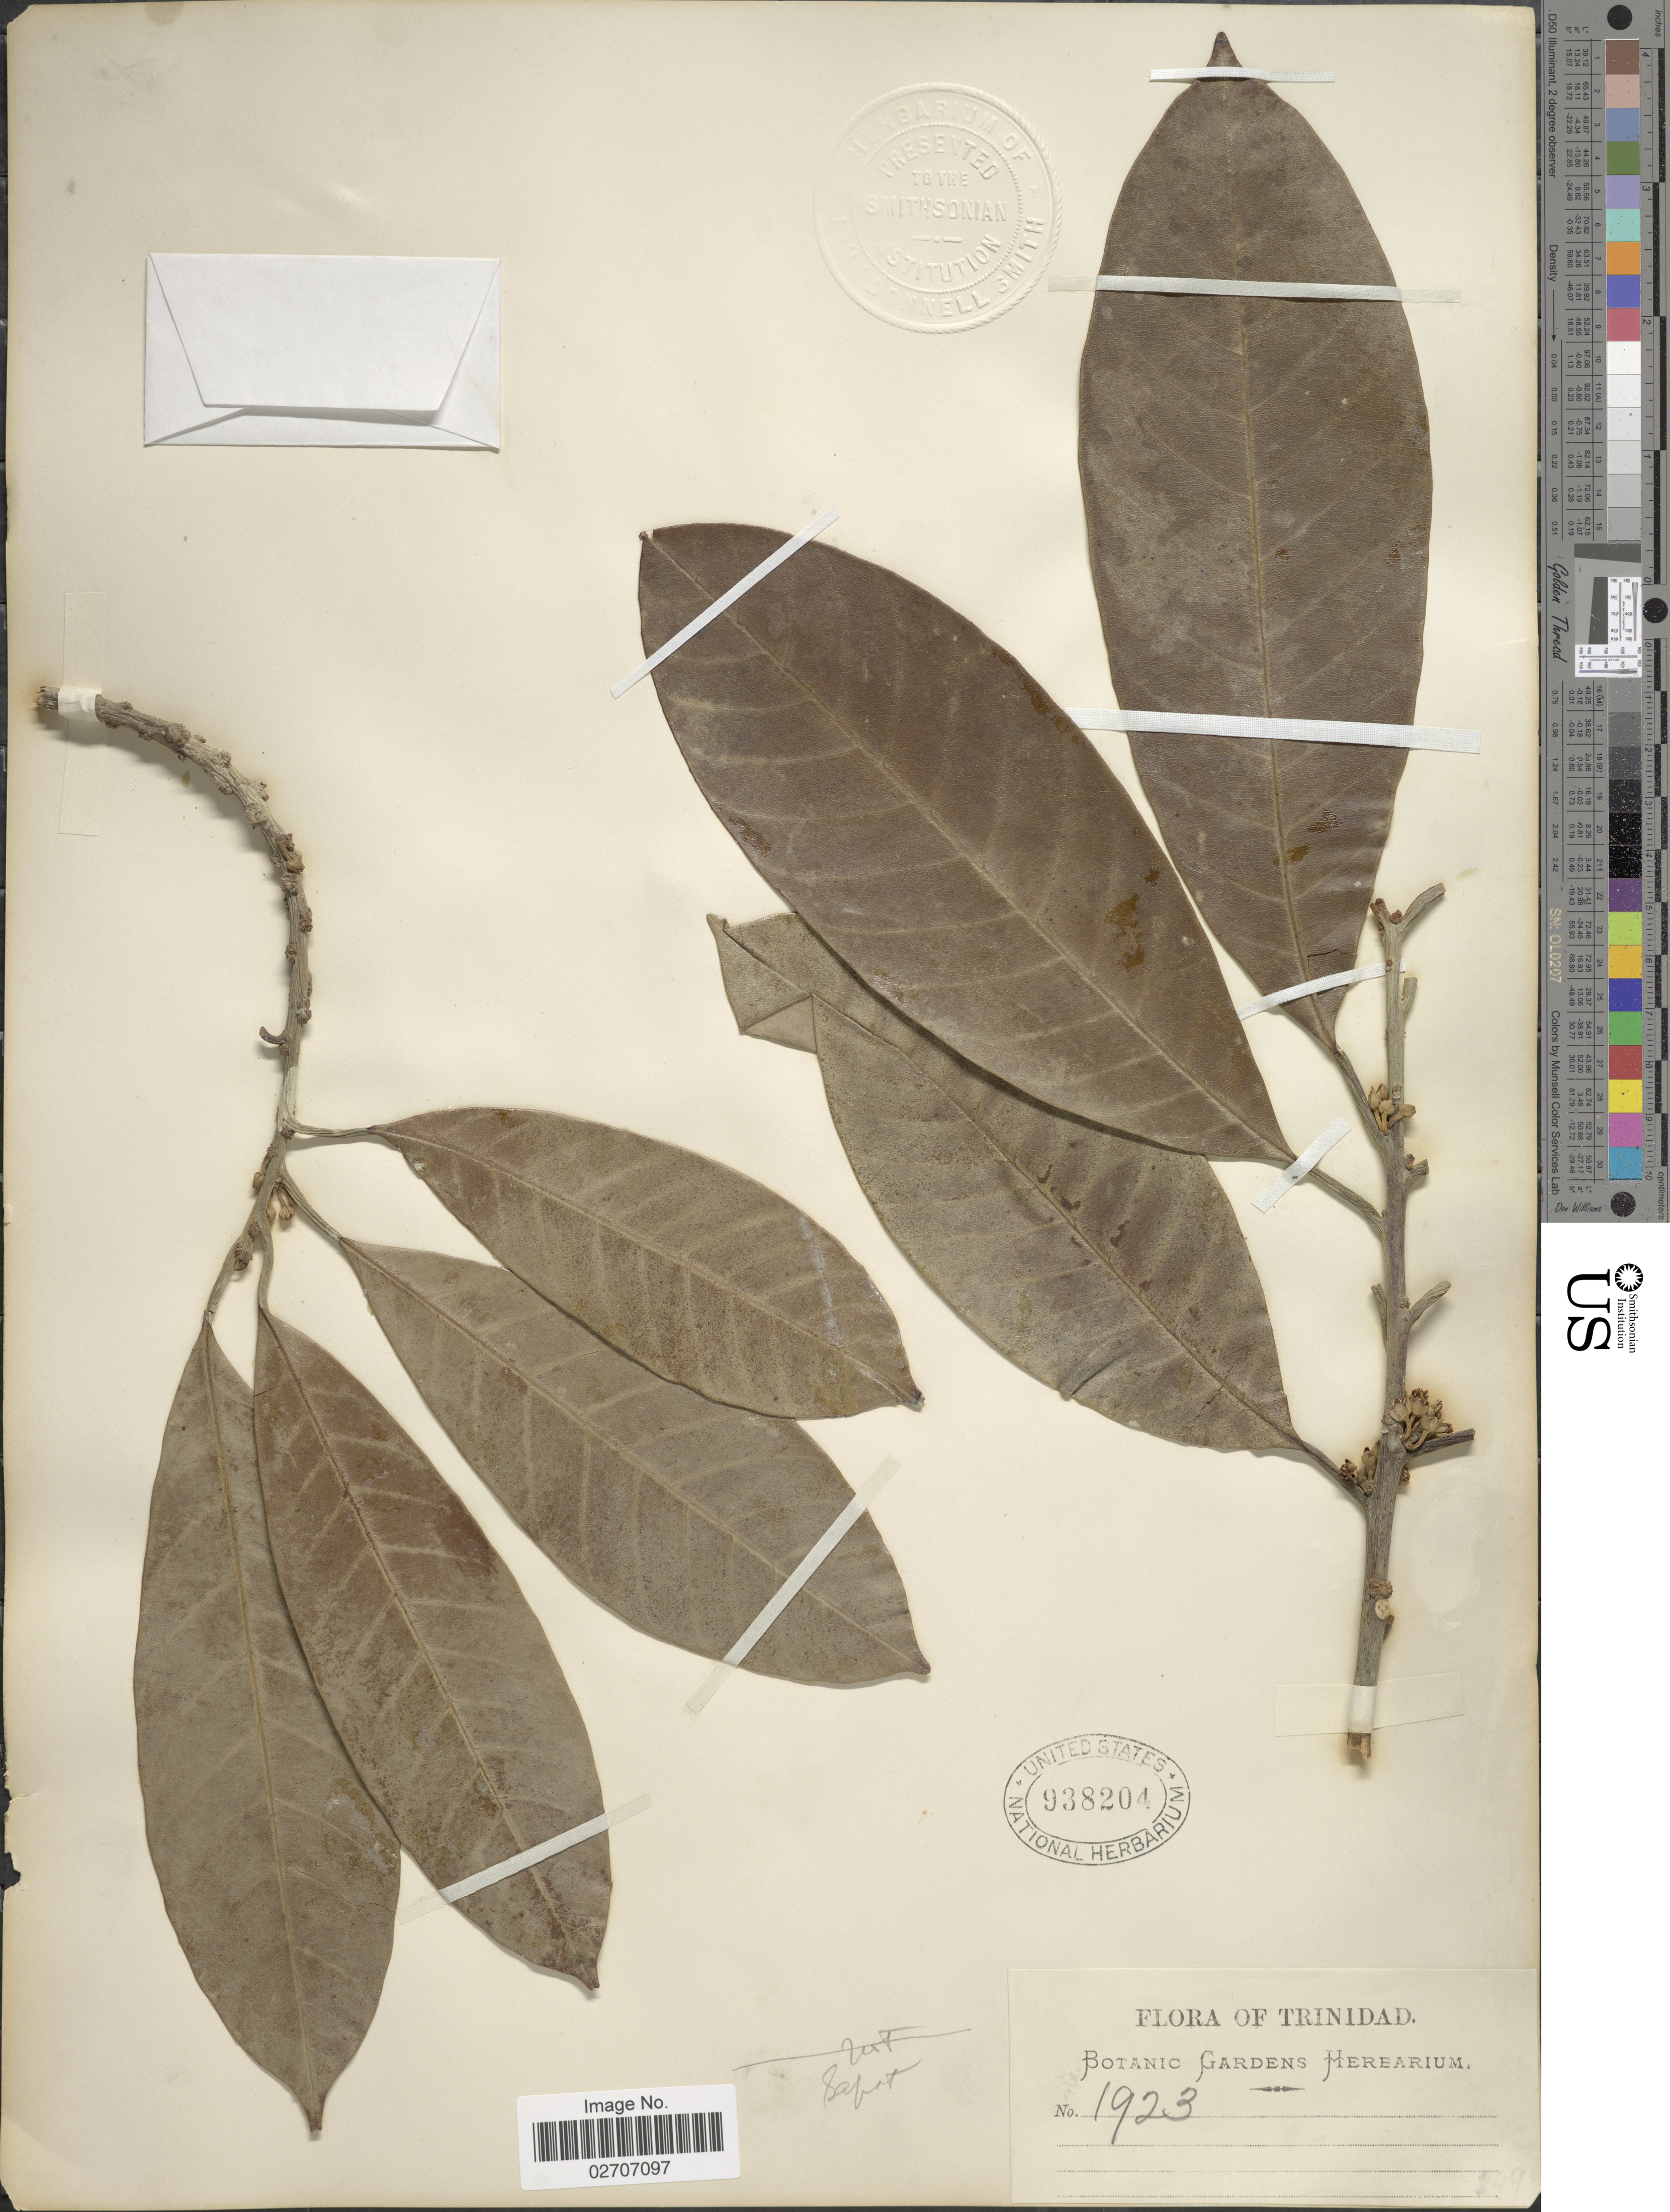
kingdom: Plantae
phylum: Tracheophyta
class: Magnoliopsida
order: Ericales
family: Sapotaceae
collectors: ex herb. Botanic Gardens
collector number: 1923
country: Trinidad and Tobago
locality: Trinidad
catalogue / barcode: US 938204